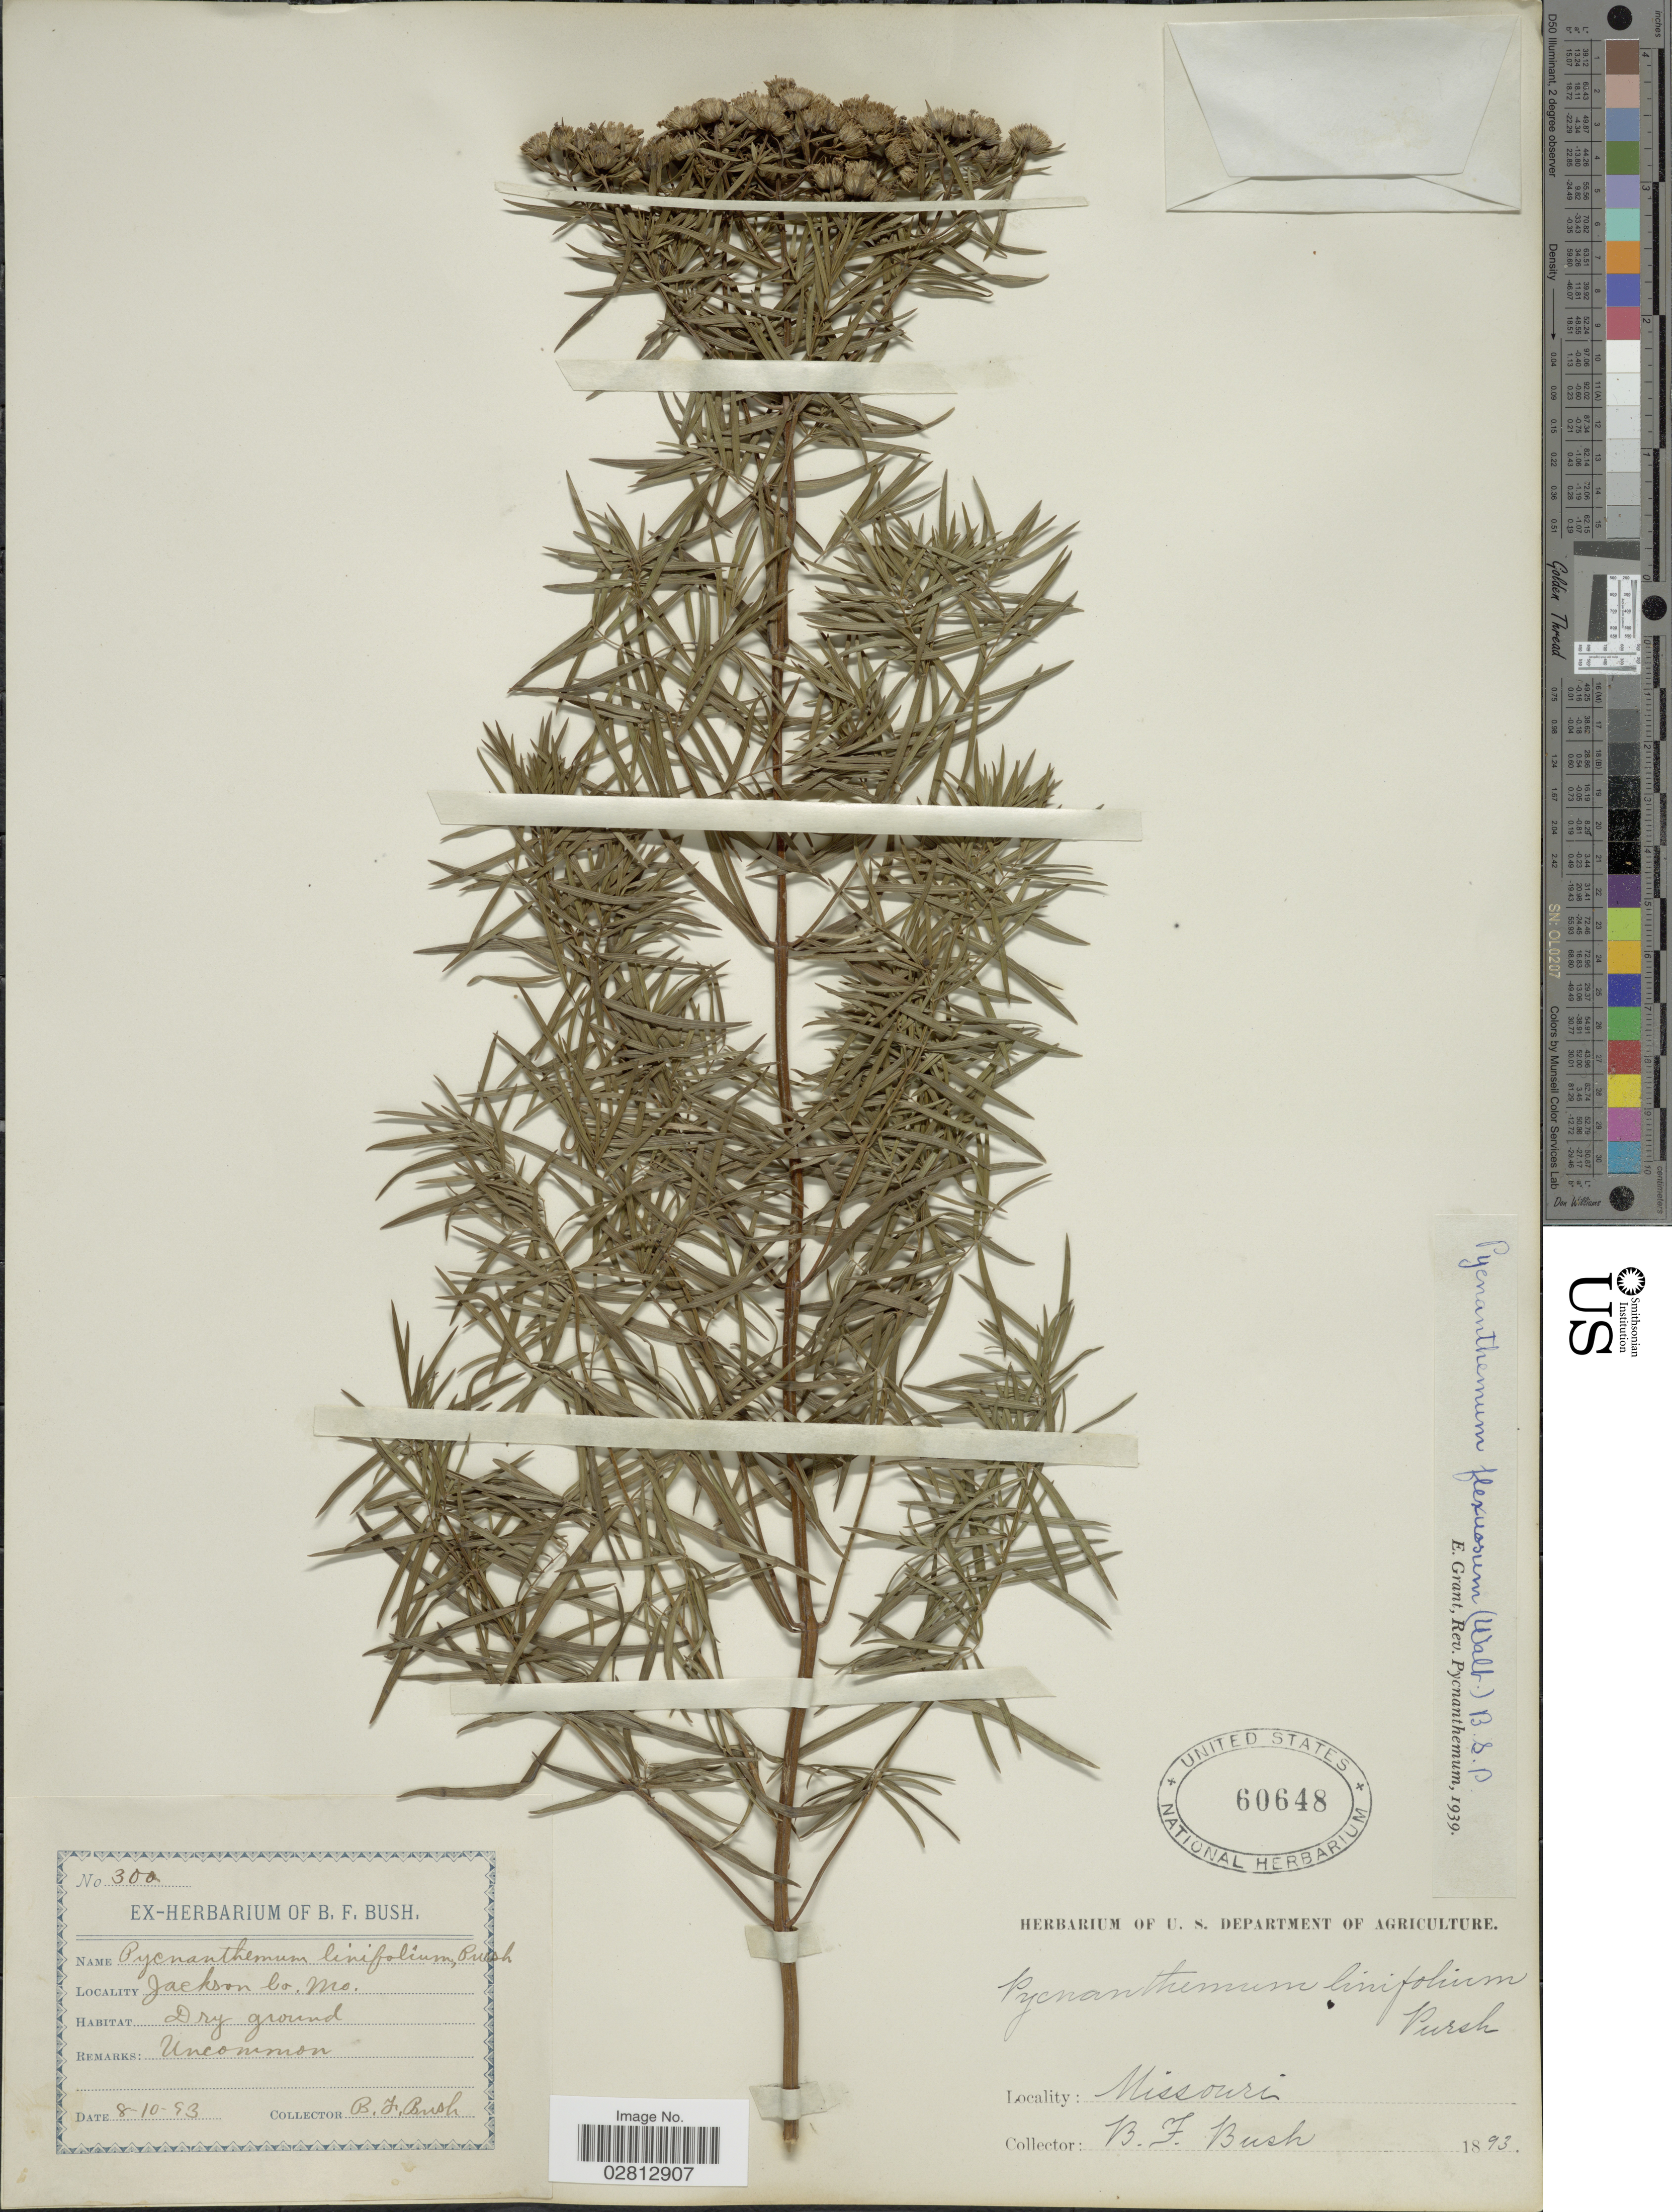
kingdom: Plantae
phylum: Tracheophyta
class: Magnoliopsida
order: Lamiales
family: Lamiaceae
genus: Pycnanthemum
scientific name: Pycnanthemum tenuifolium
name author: Schrad.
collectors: B. F. Bush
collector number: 300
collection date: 1893-08-10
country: United States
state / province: Missouri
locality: Jackson Co.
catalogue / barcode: US 60648